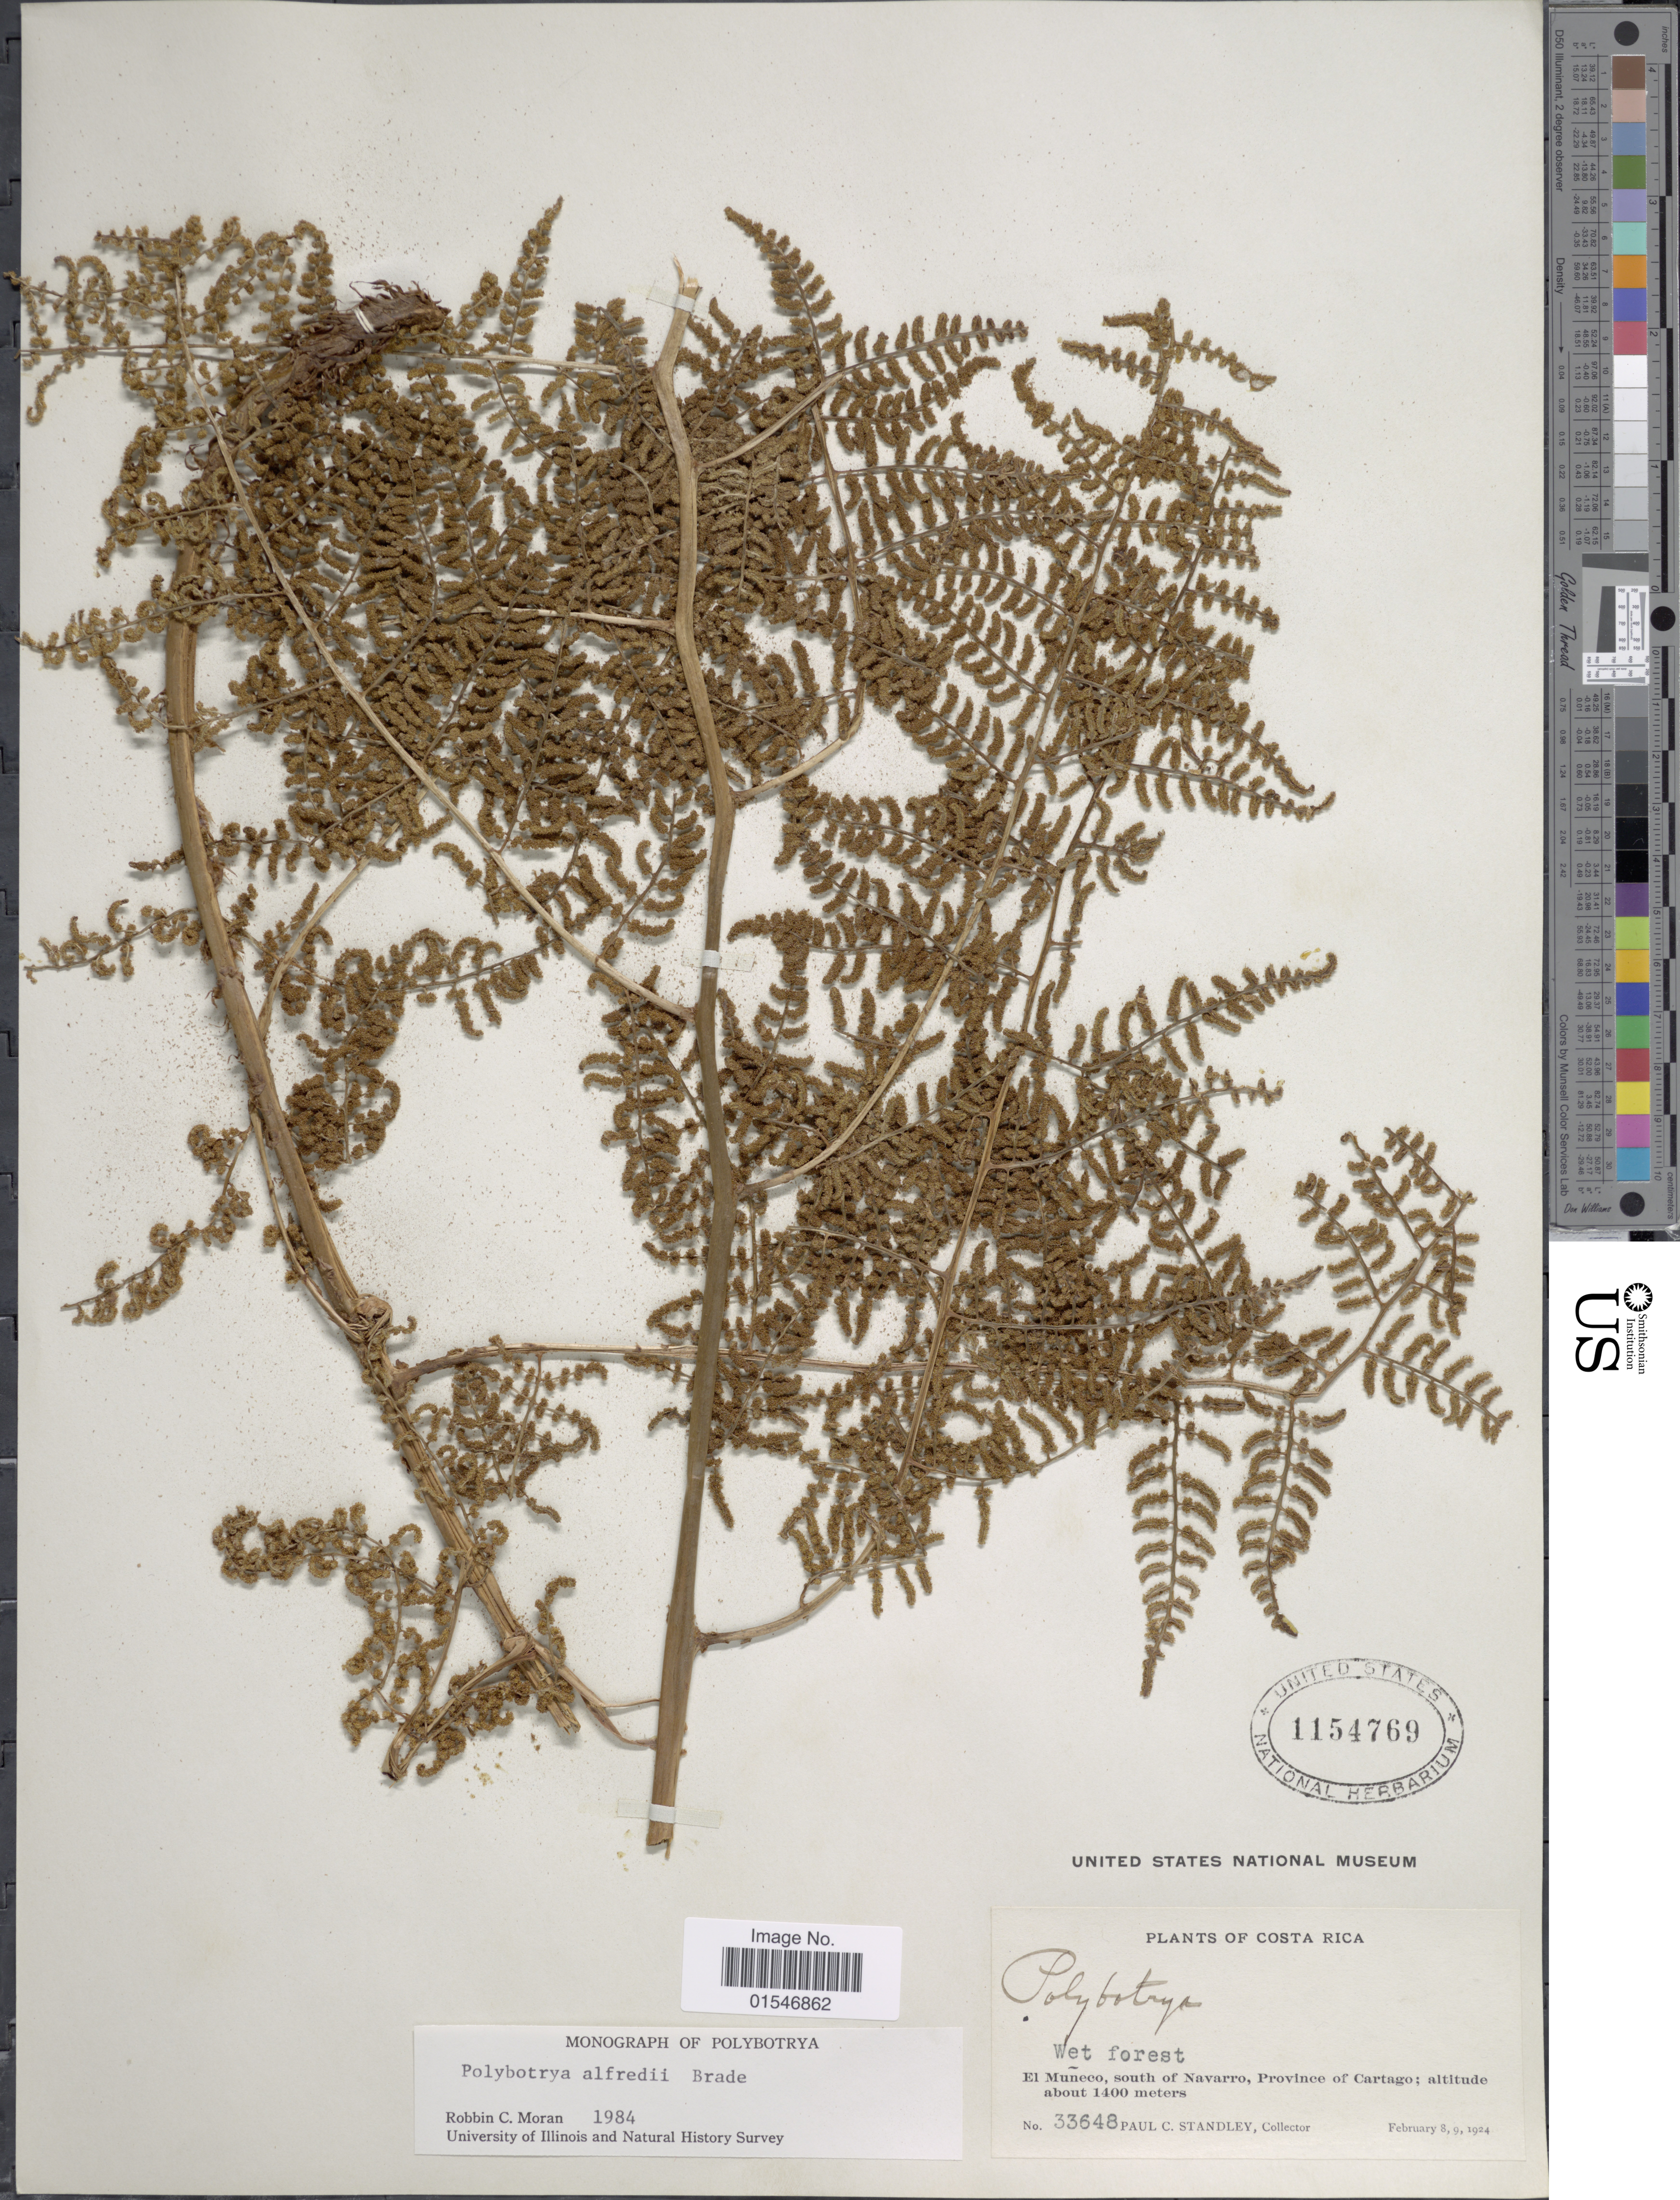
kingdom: Plantae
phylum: Tracheophyta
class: Polypodiopsida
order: Polypodiales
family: Dryopteridaceae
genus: Polybotrya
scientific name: Polybotrya alfredii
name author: Brade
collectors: P. C. Standley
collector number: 33648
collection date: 1924-02-08/1924-02-09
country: Costa Rica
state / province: Cartago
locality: Costa Rica. El Muneco, South of Navarro, Province of Cartago.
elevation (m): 1400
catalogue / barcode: US 1154769